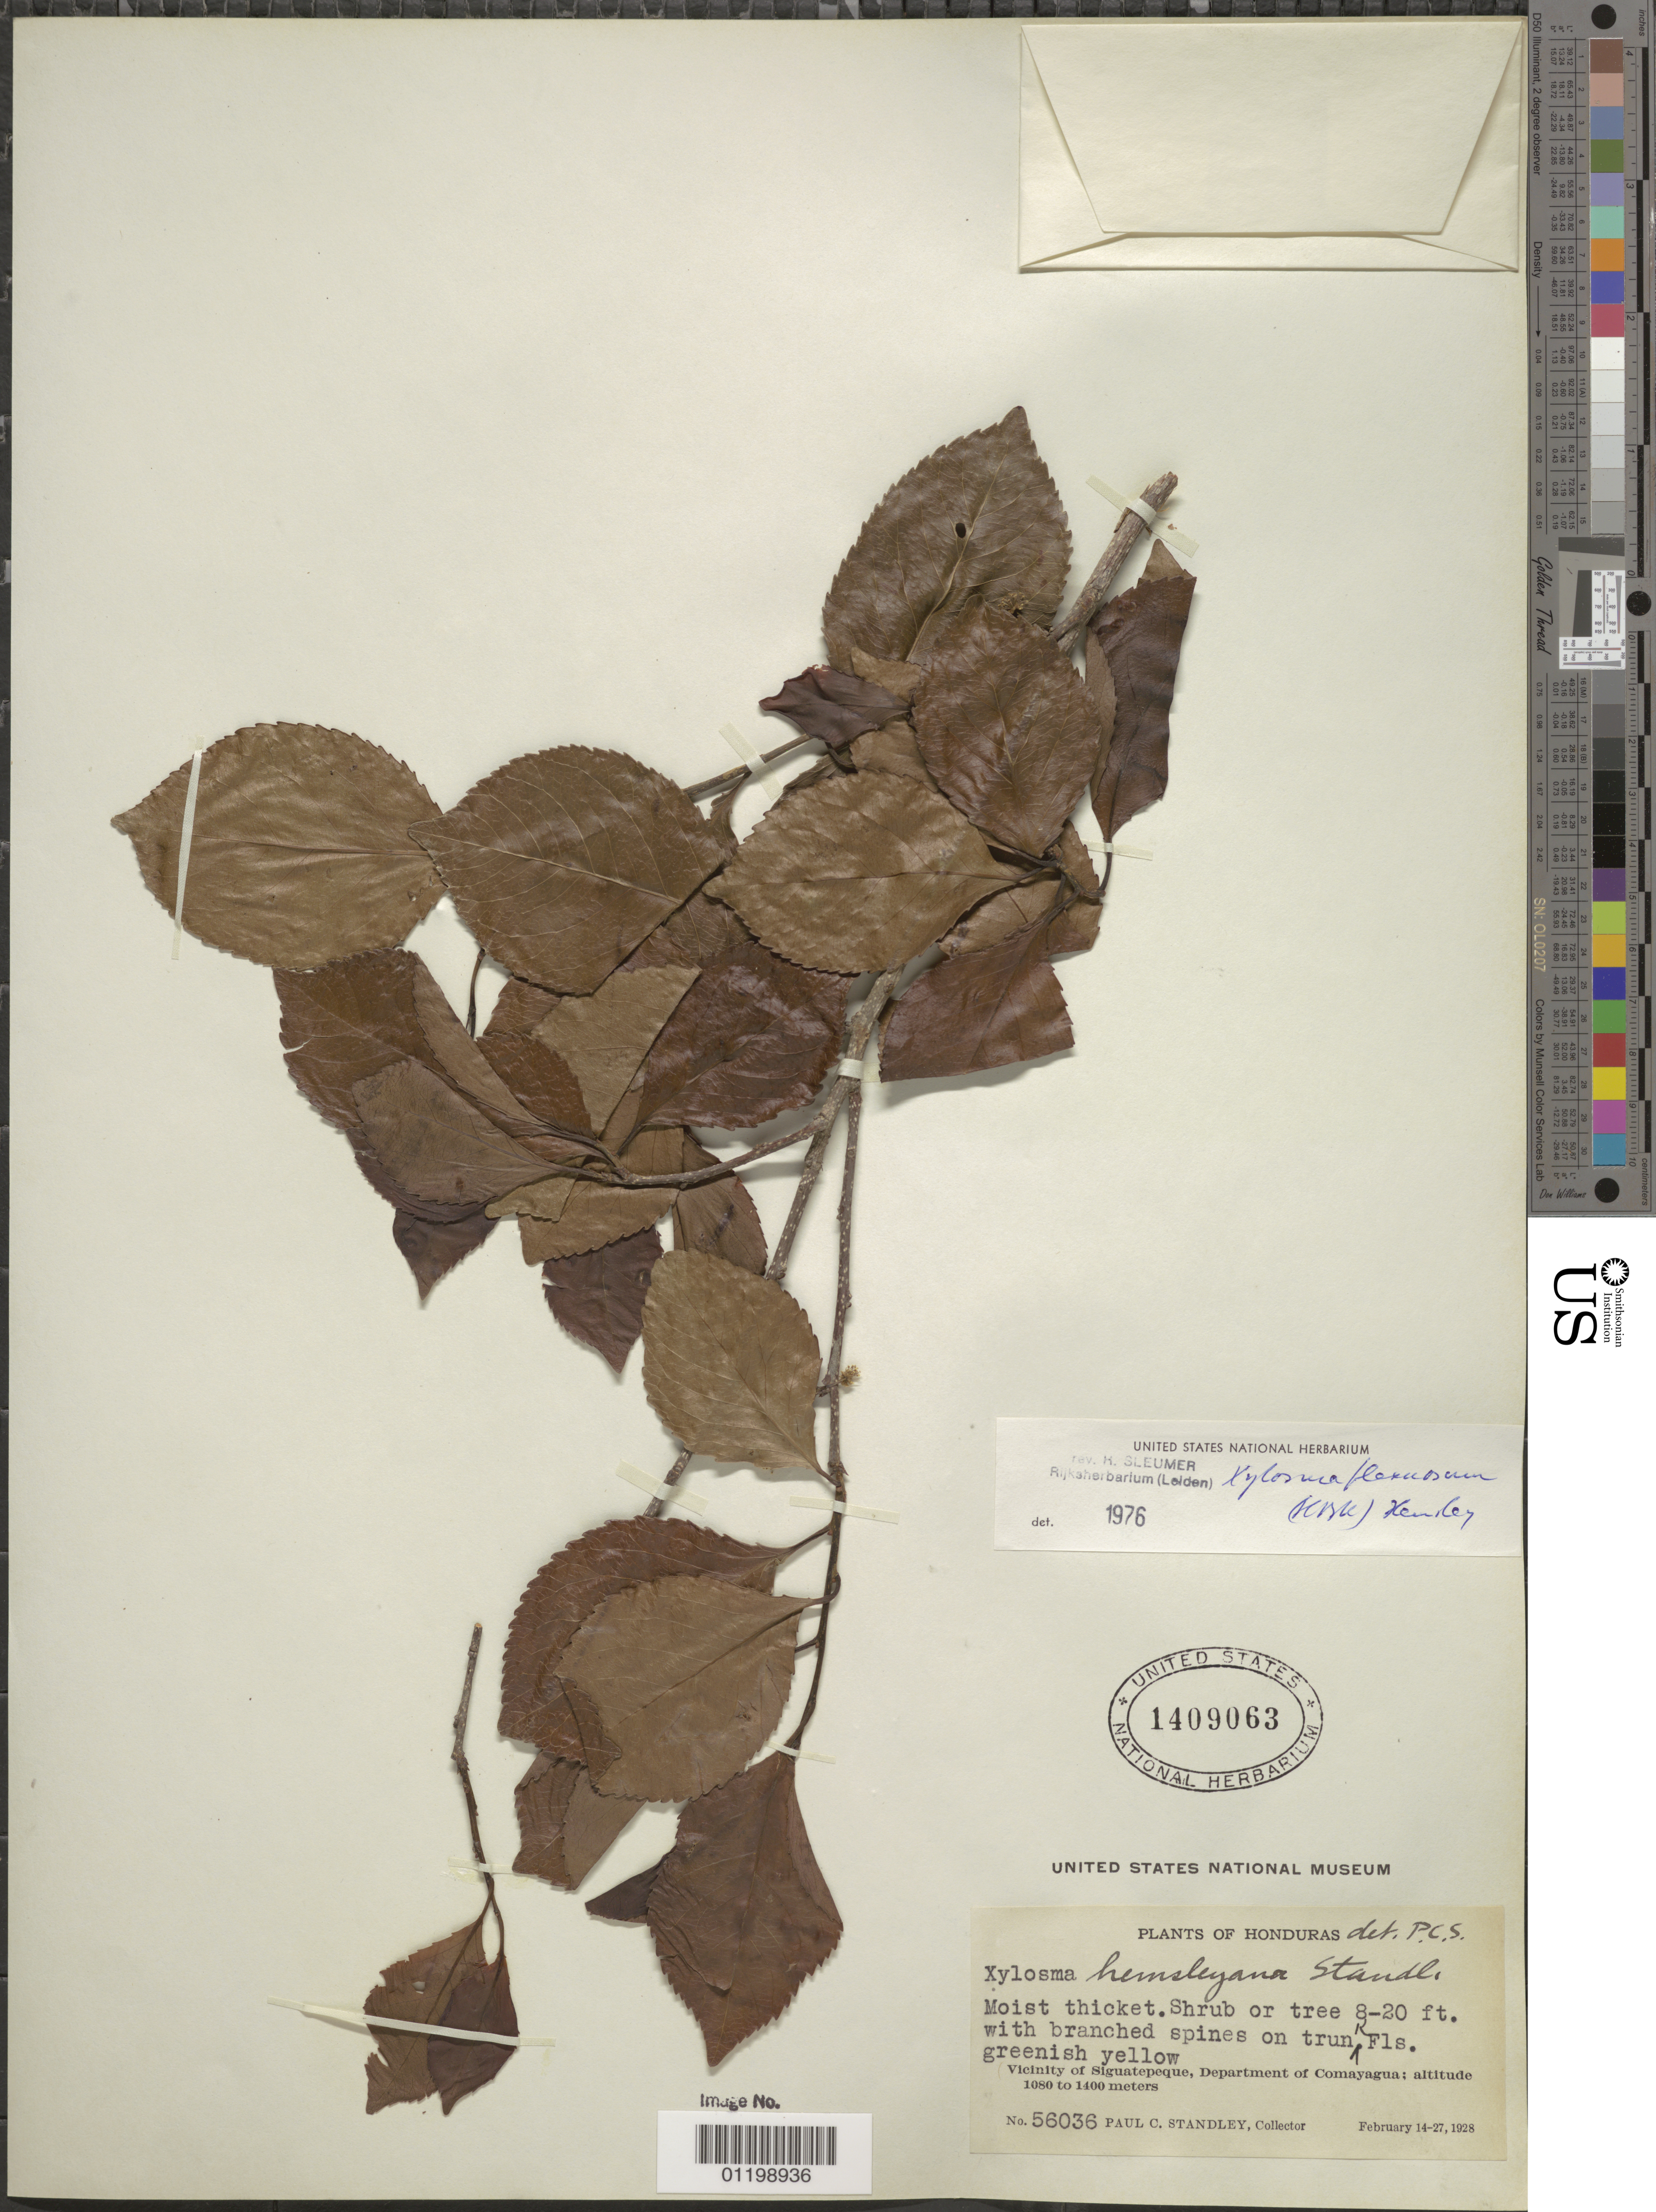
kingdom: Plantae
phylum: Tracheophyta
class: Magnoliopsida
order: Malpighiales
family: Salicaceae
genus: Xylosma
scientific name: Xylosma flexuosa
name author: (Kunth) Hemsl.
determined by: Sleumer, H. O.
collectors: P. C. Standley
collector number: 56036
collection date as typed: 14 Feb 1928 to 27 Feb 1928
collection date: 1928-02-14/1928-02-27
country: Honduras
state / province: Comayagua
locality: Vicinity of Siguatepeque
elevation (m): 1080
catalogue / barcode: US 1409063